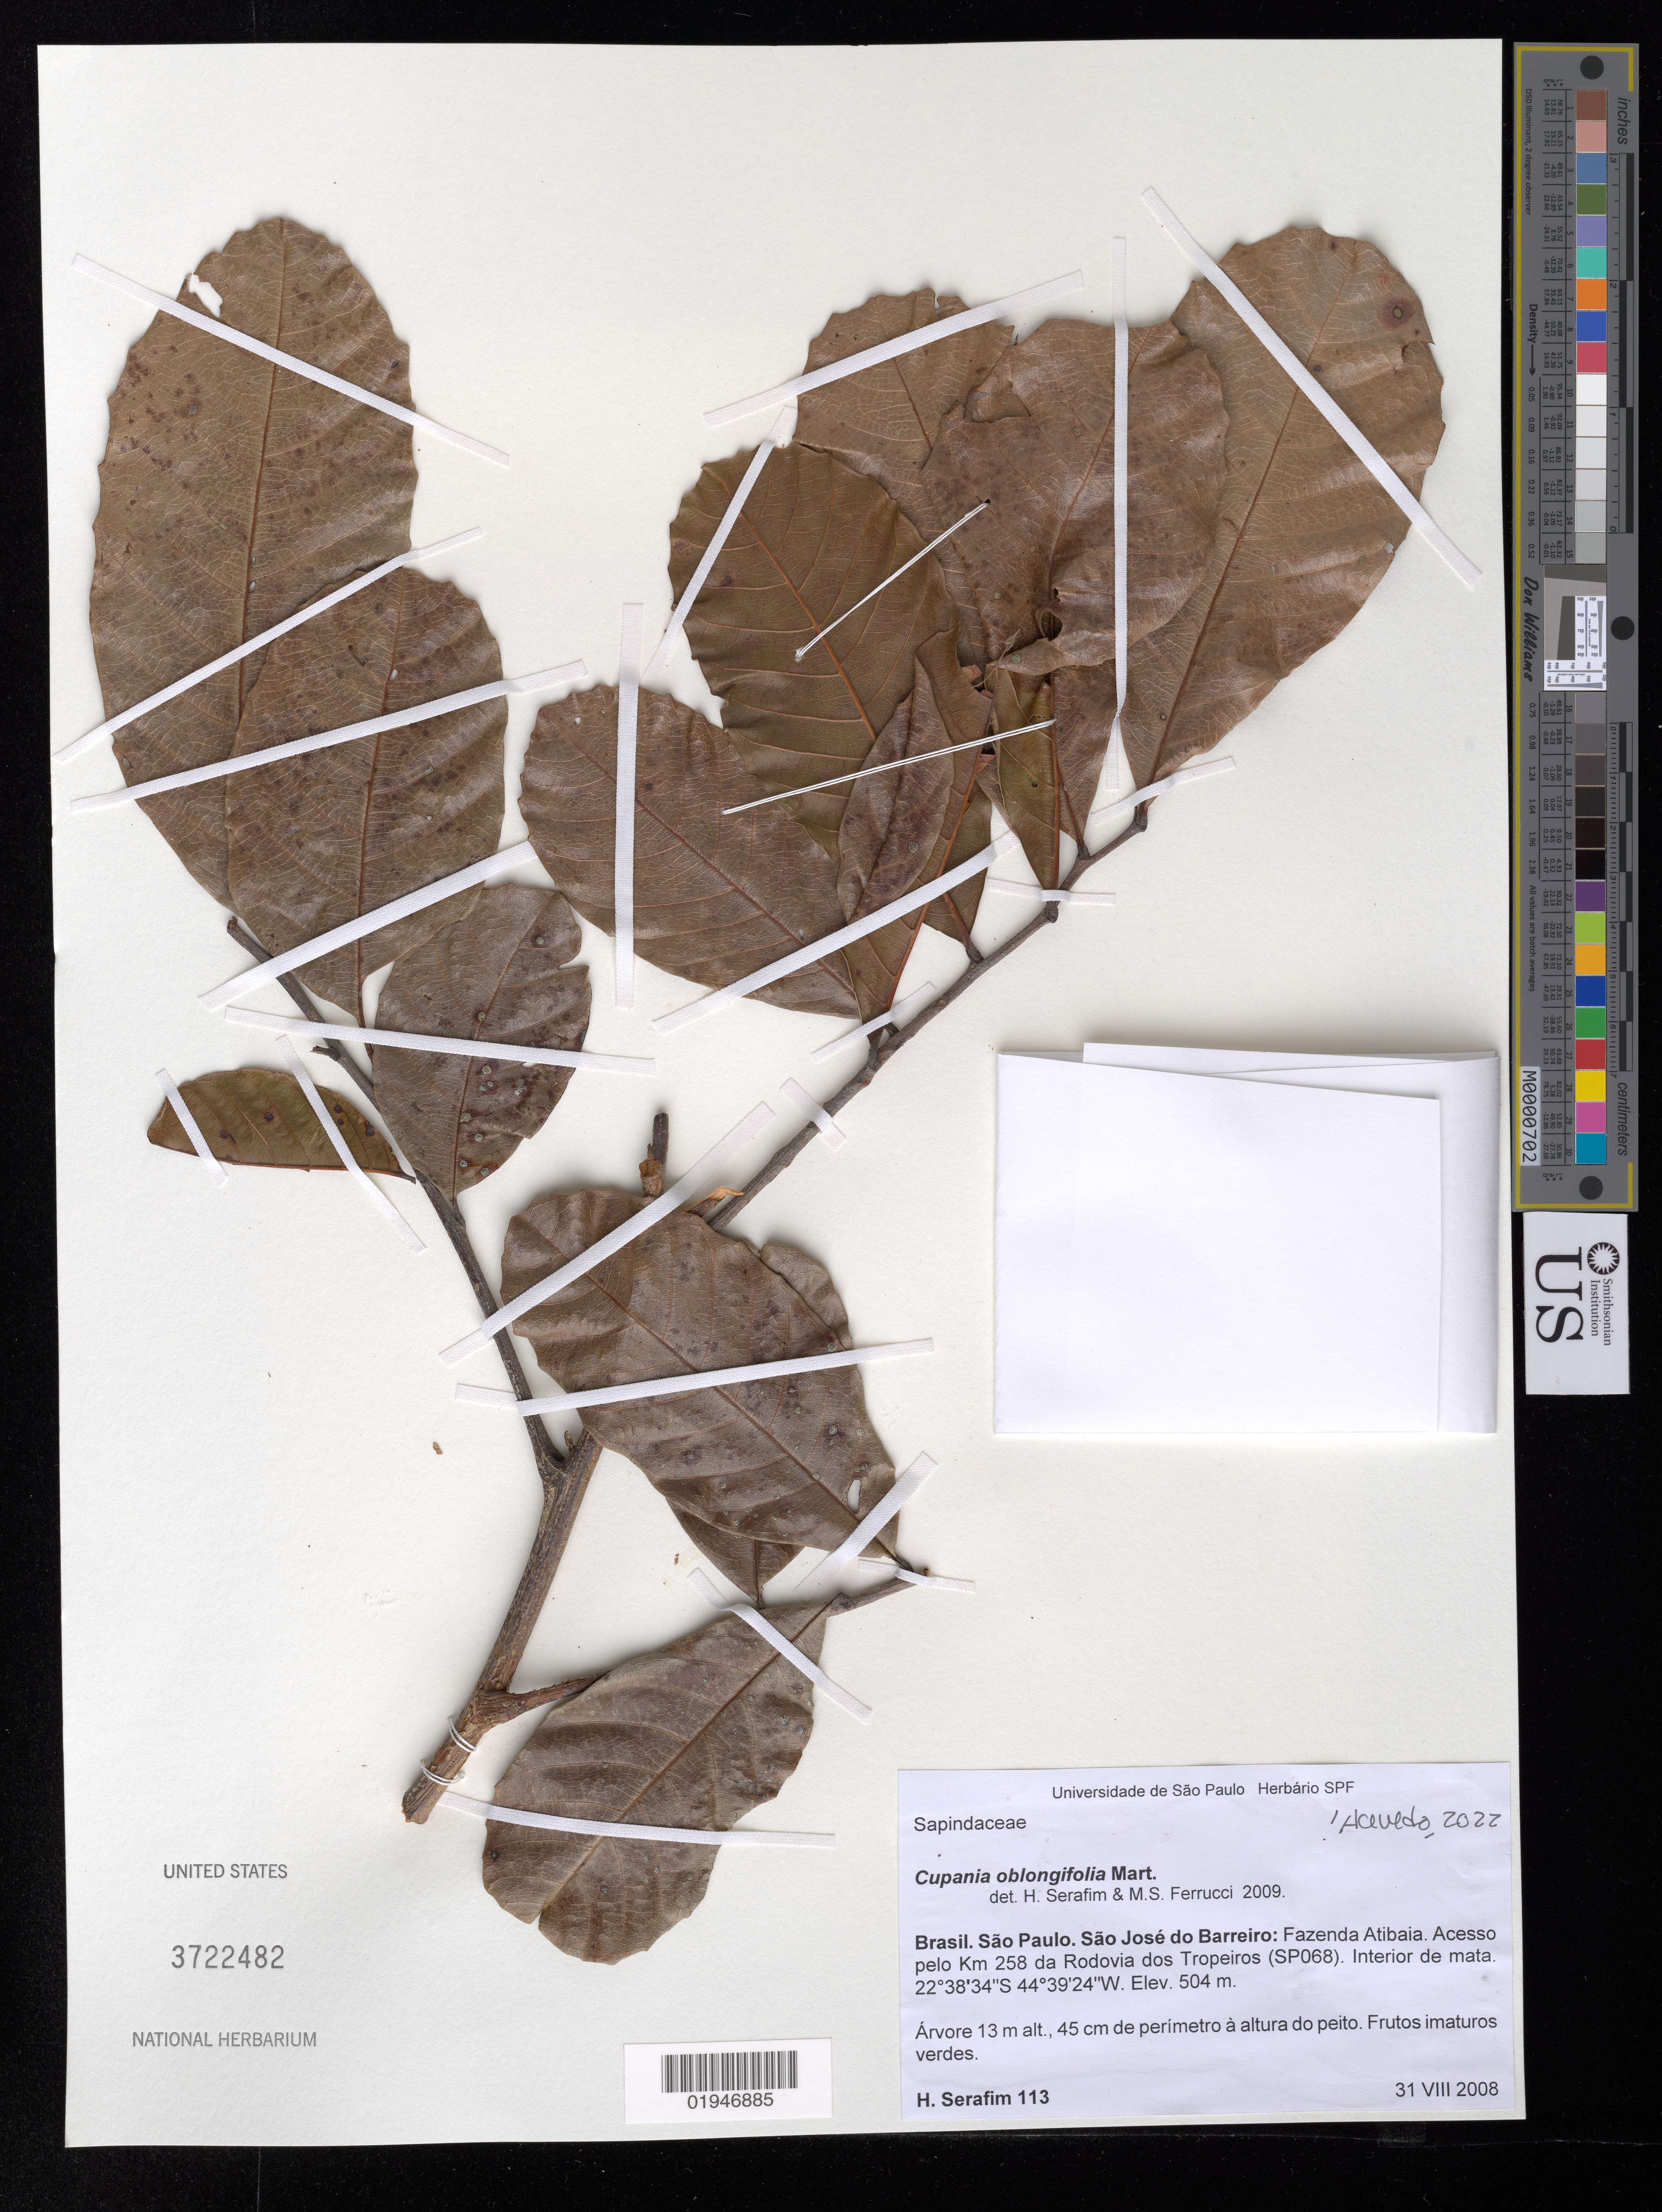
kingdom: Plantae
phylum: Tracheophyta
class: Magnoliopsida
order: Sapindales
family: Sapindaceae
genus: Cupania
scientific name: Cupania oblongifolia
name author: Mart.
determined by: Ferrucci, María S.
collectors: H. Serafim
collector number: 113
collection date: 2008-08-31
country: Brazil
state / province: São Paulo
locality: São José do Barreiro. Fazenda Atibaia. Acesso pelo km 258 da Rodovia dos Tropeiros (SP068)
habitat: Interior de mata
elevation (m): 504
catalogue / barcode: US 3722482